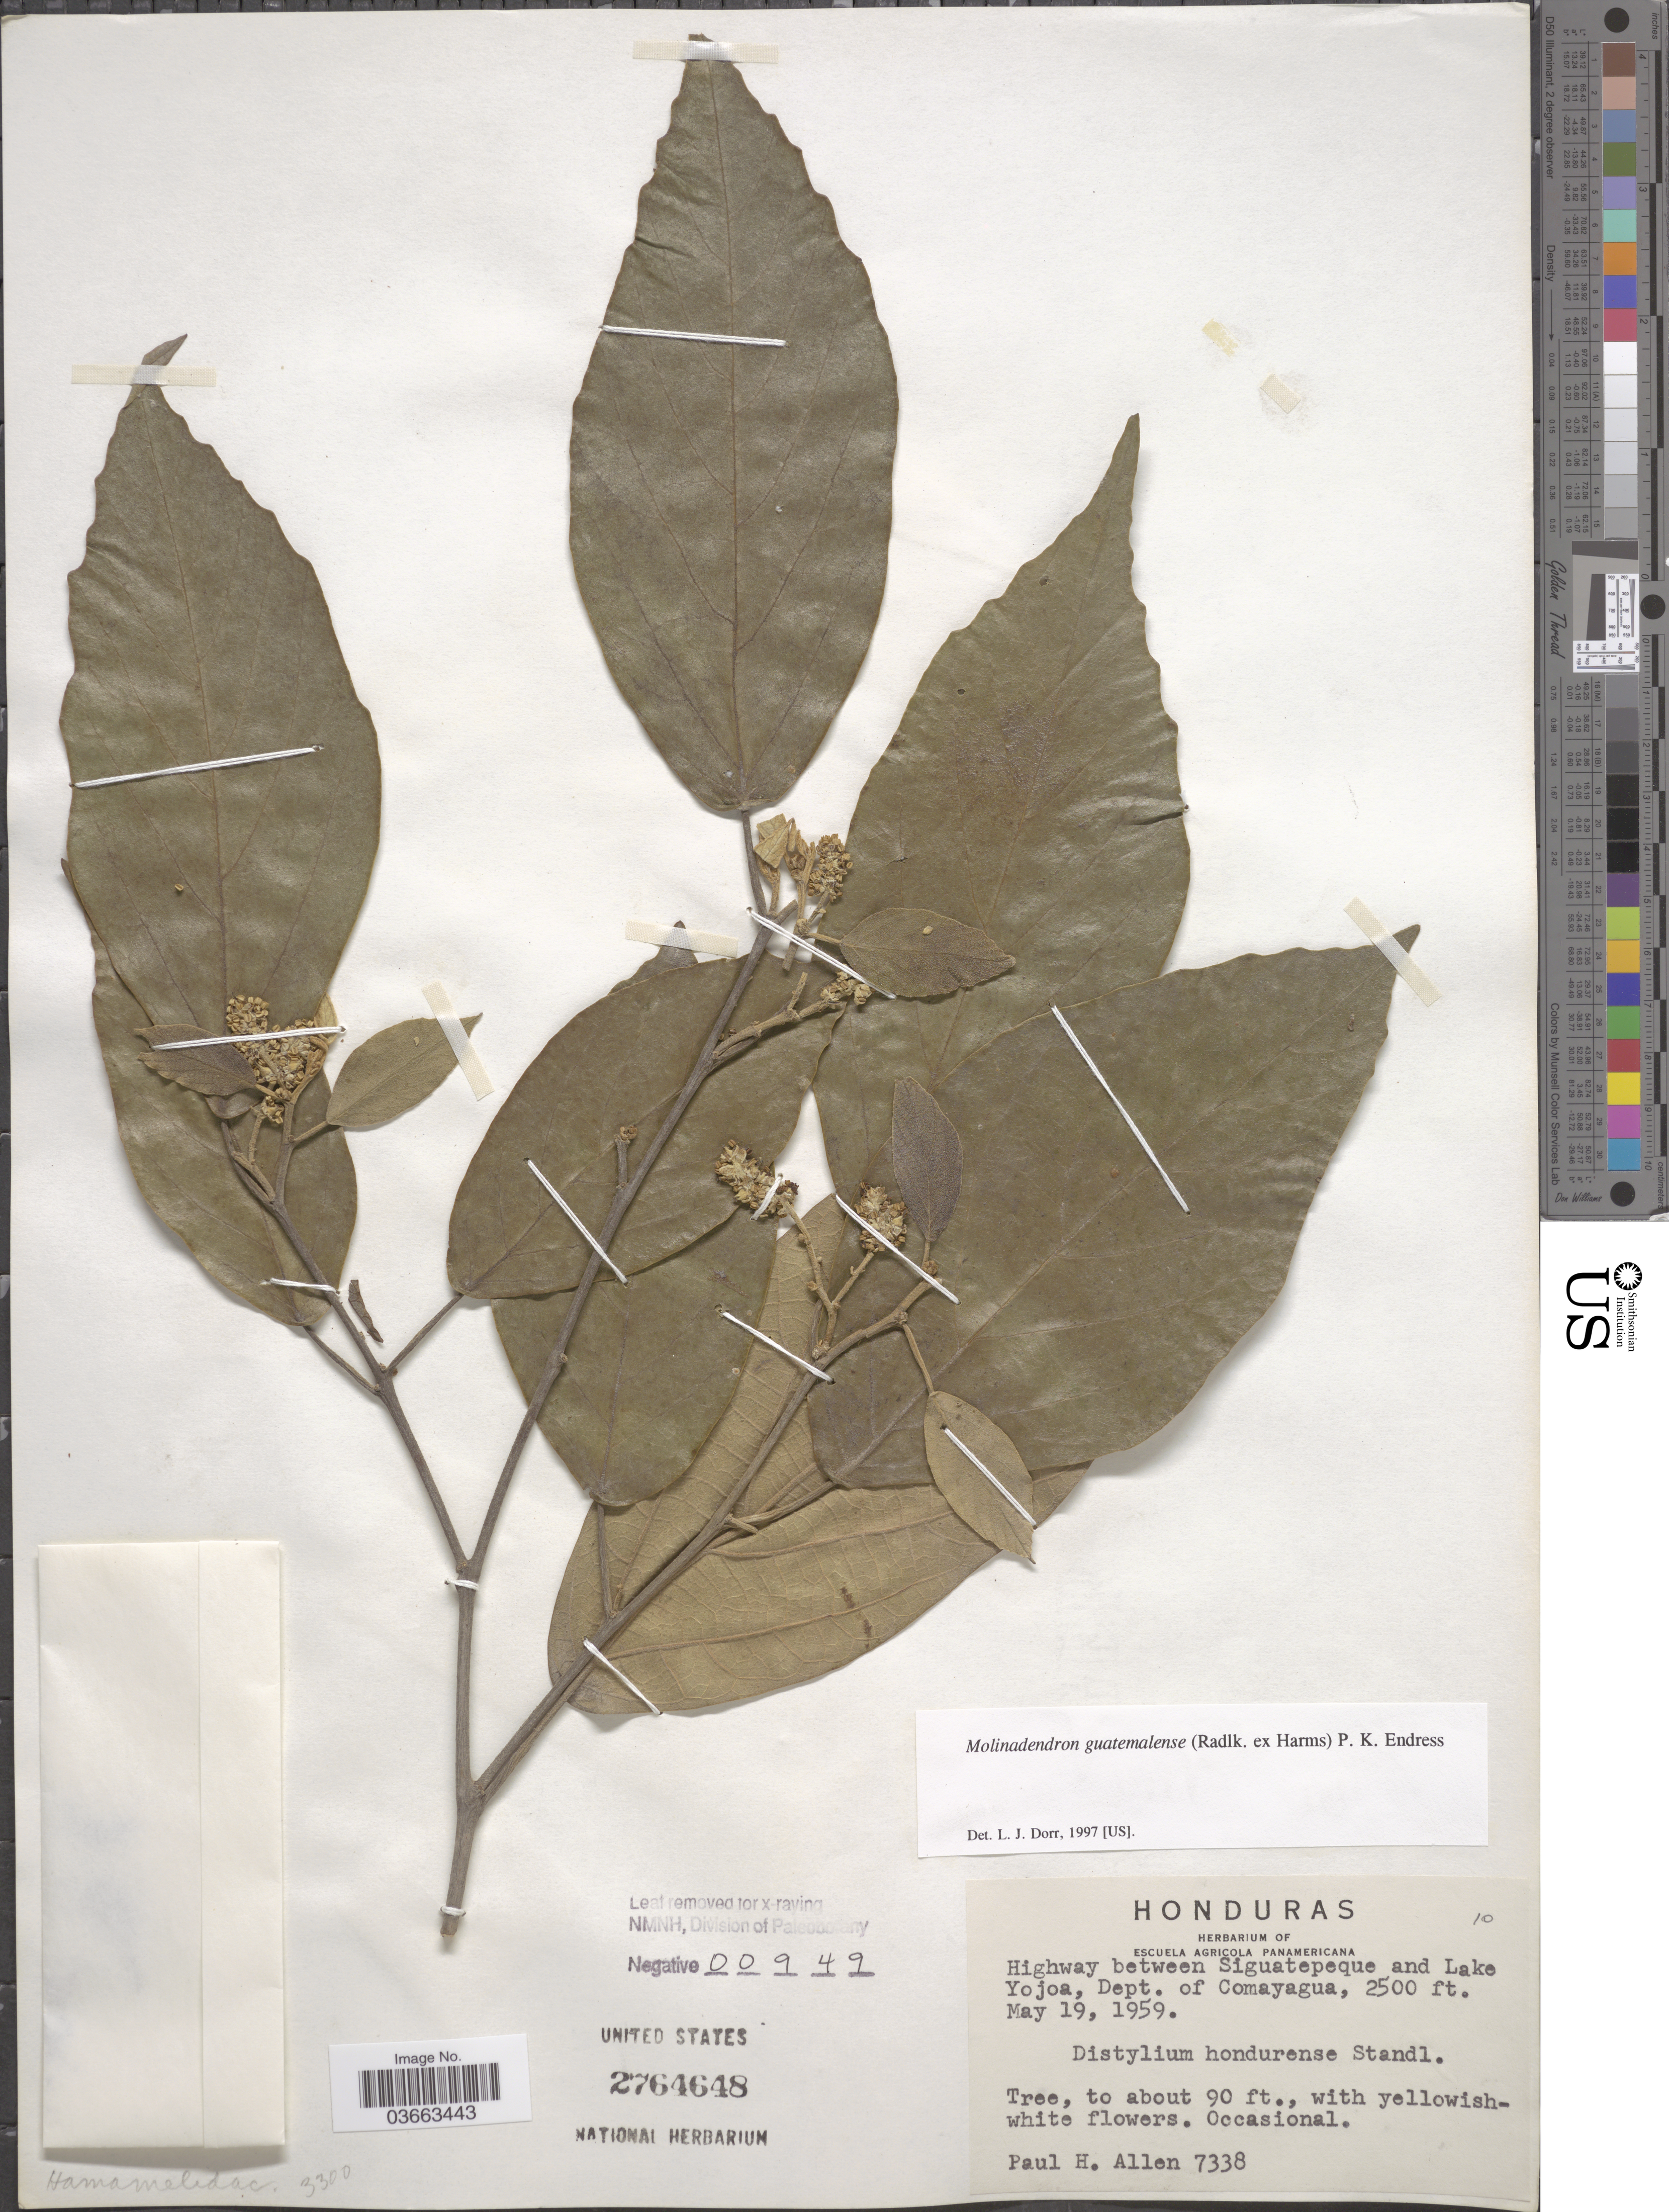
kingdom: Plantae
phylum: Tracheophyta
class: Magnoliopsida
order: Saxifragales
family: Hamamelidaceae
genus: Molinadendron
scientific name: Molinadendron guatemalense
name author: (Harms)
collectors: P. H. Allen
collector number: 7338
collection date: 1959-05-19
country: Honduras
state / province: Comayagua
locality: Highway between Siguatepeque and Lake Yojoa, Dept. of Comayagua.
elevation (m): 762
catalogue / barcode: US 2764648